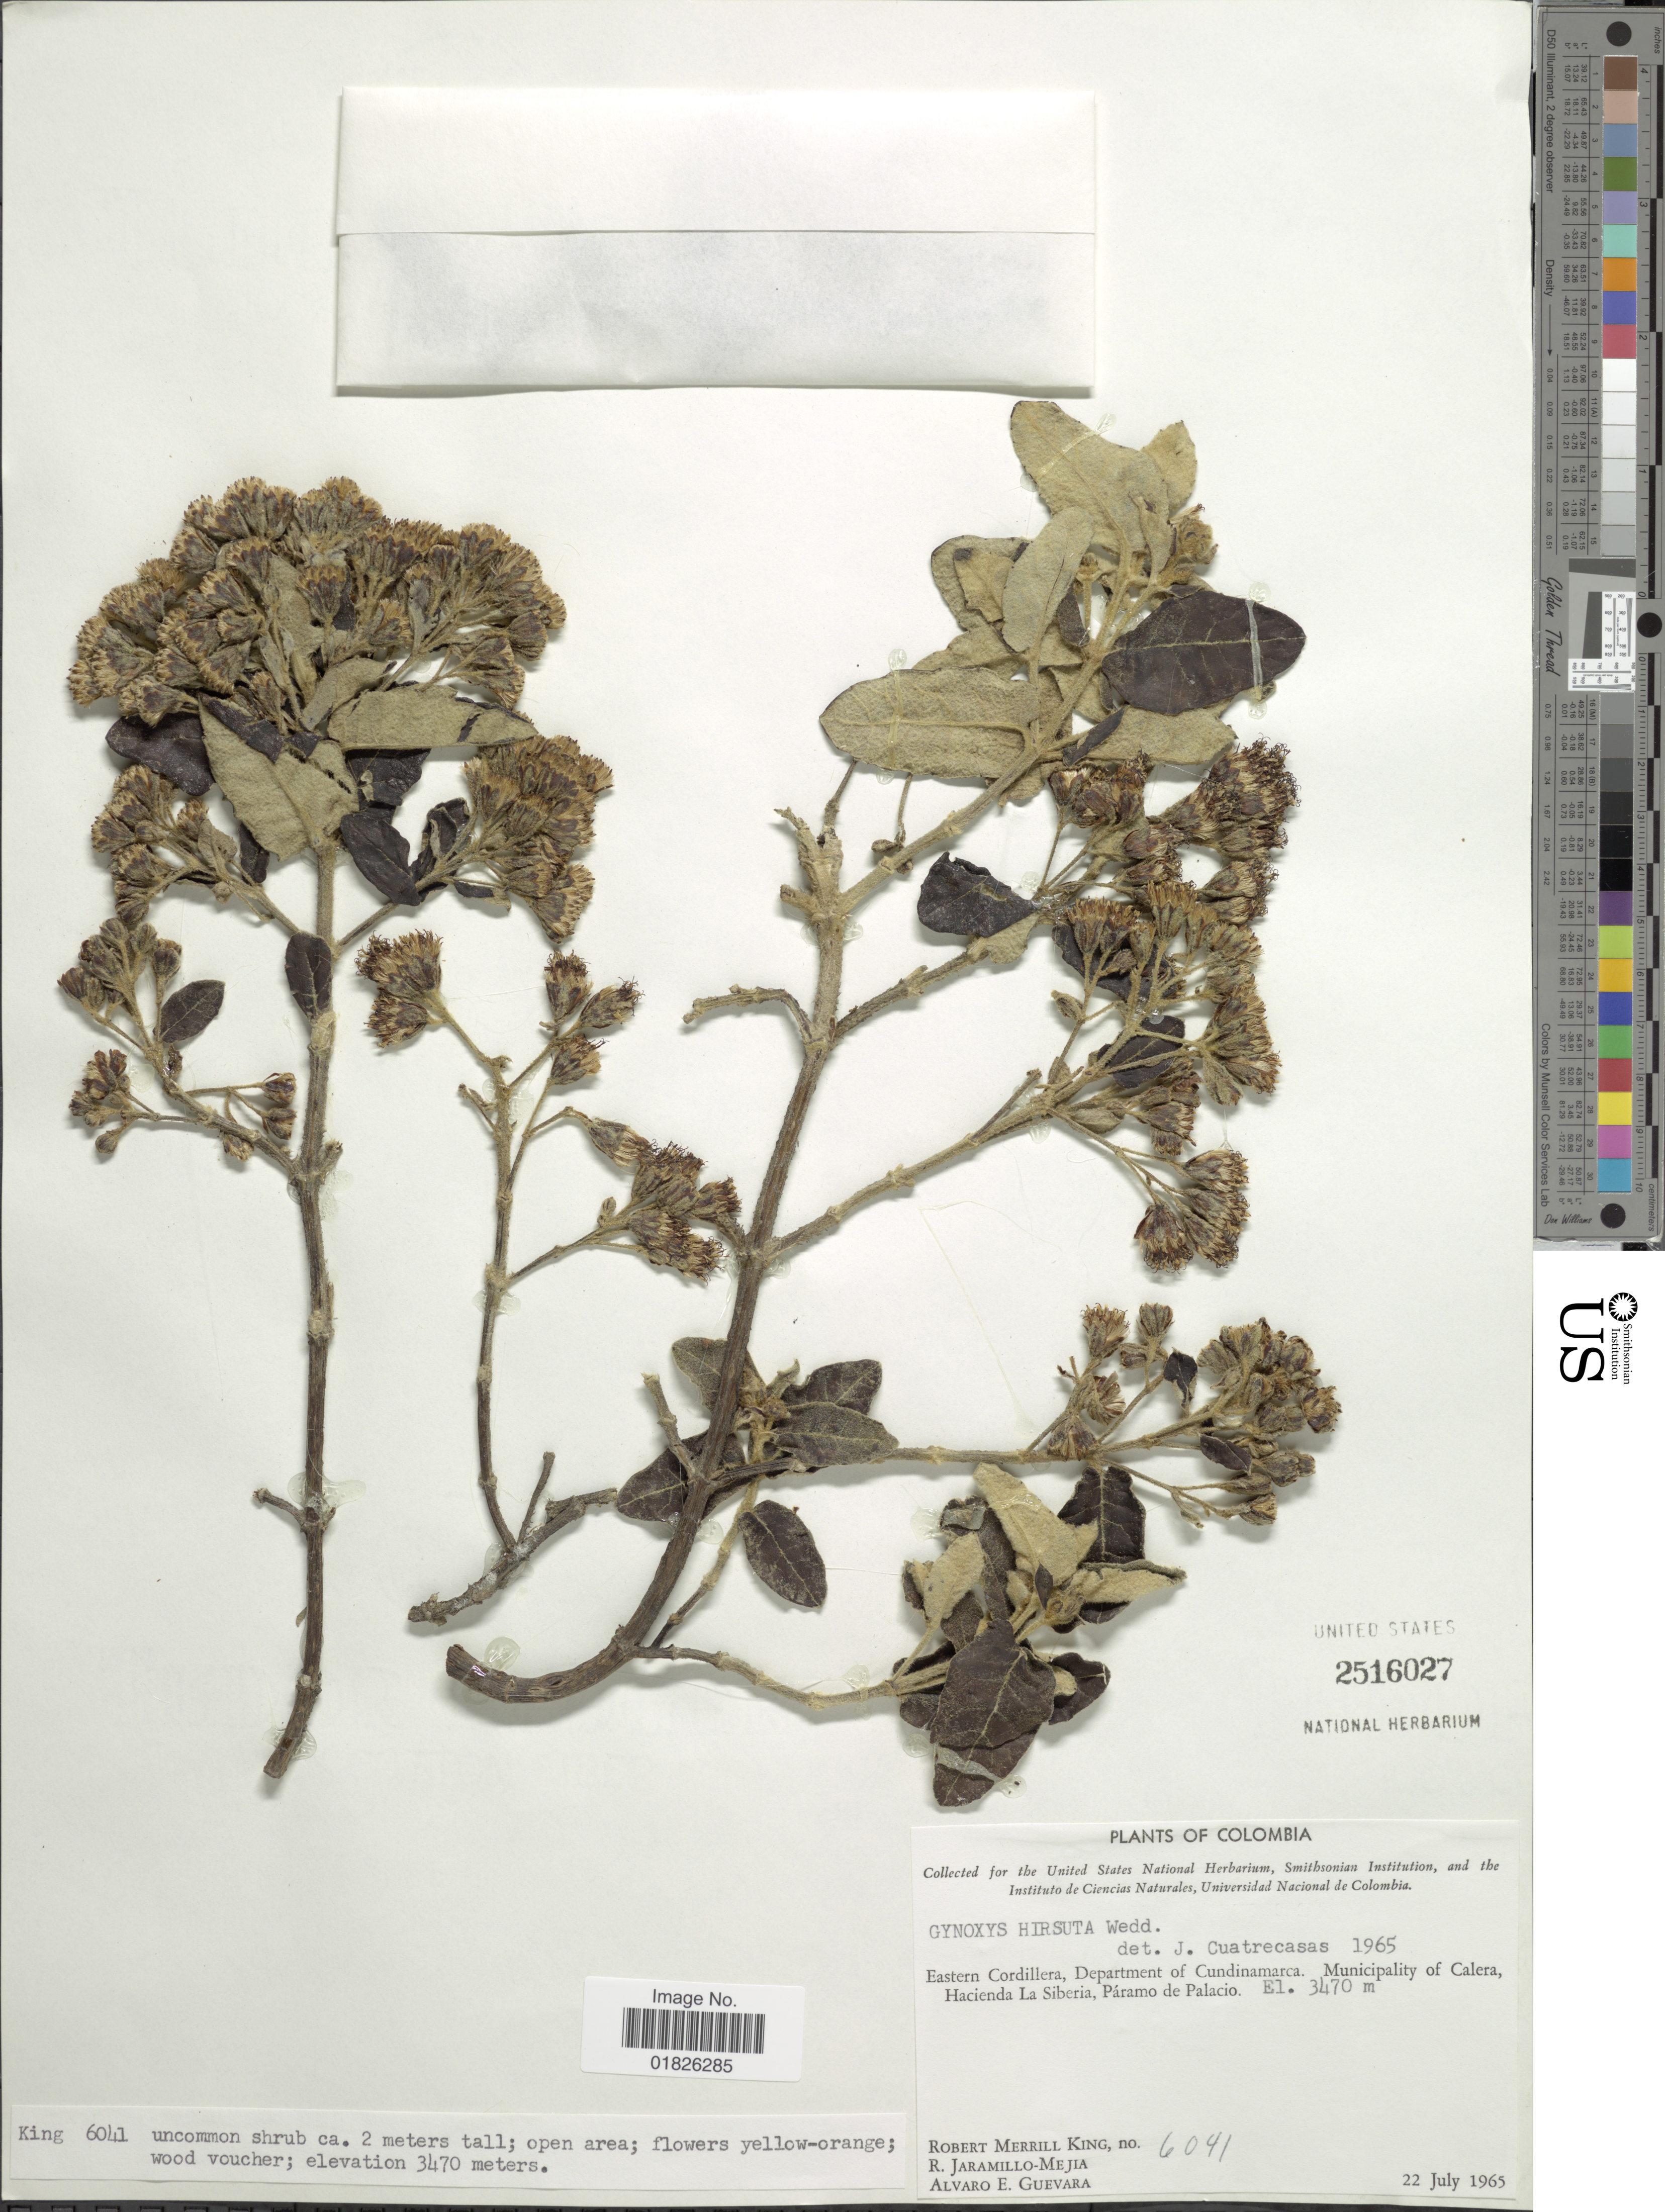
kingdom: Plantae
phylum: Tracheophyta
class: Magnoliopsida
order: Asterales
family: Asteraceae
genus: Gynoxys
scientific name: Gynoxys hirsuta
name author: Wedd.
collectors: R. M. King, R. Jaramillo M. & A. E. Guevara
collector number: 6041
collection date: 1965-07-22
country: Colombia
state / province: Cundinamarca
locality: Eastern Cordillera, Municipality of Calera, Hacienda La Siberia, Paramo de Palacio.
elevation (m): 3470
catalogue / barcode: US 2516027